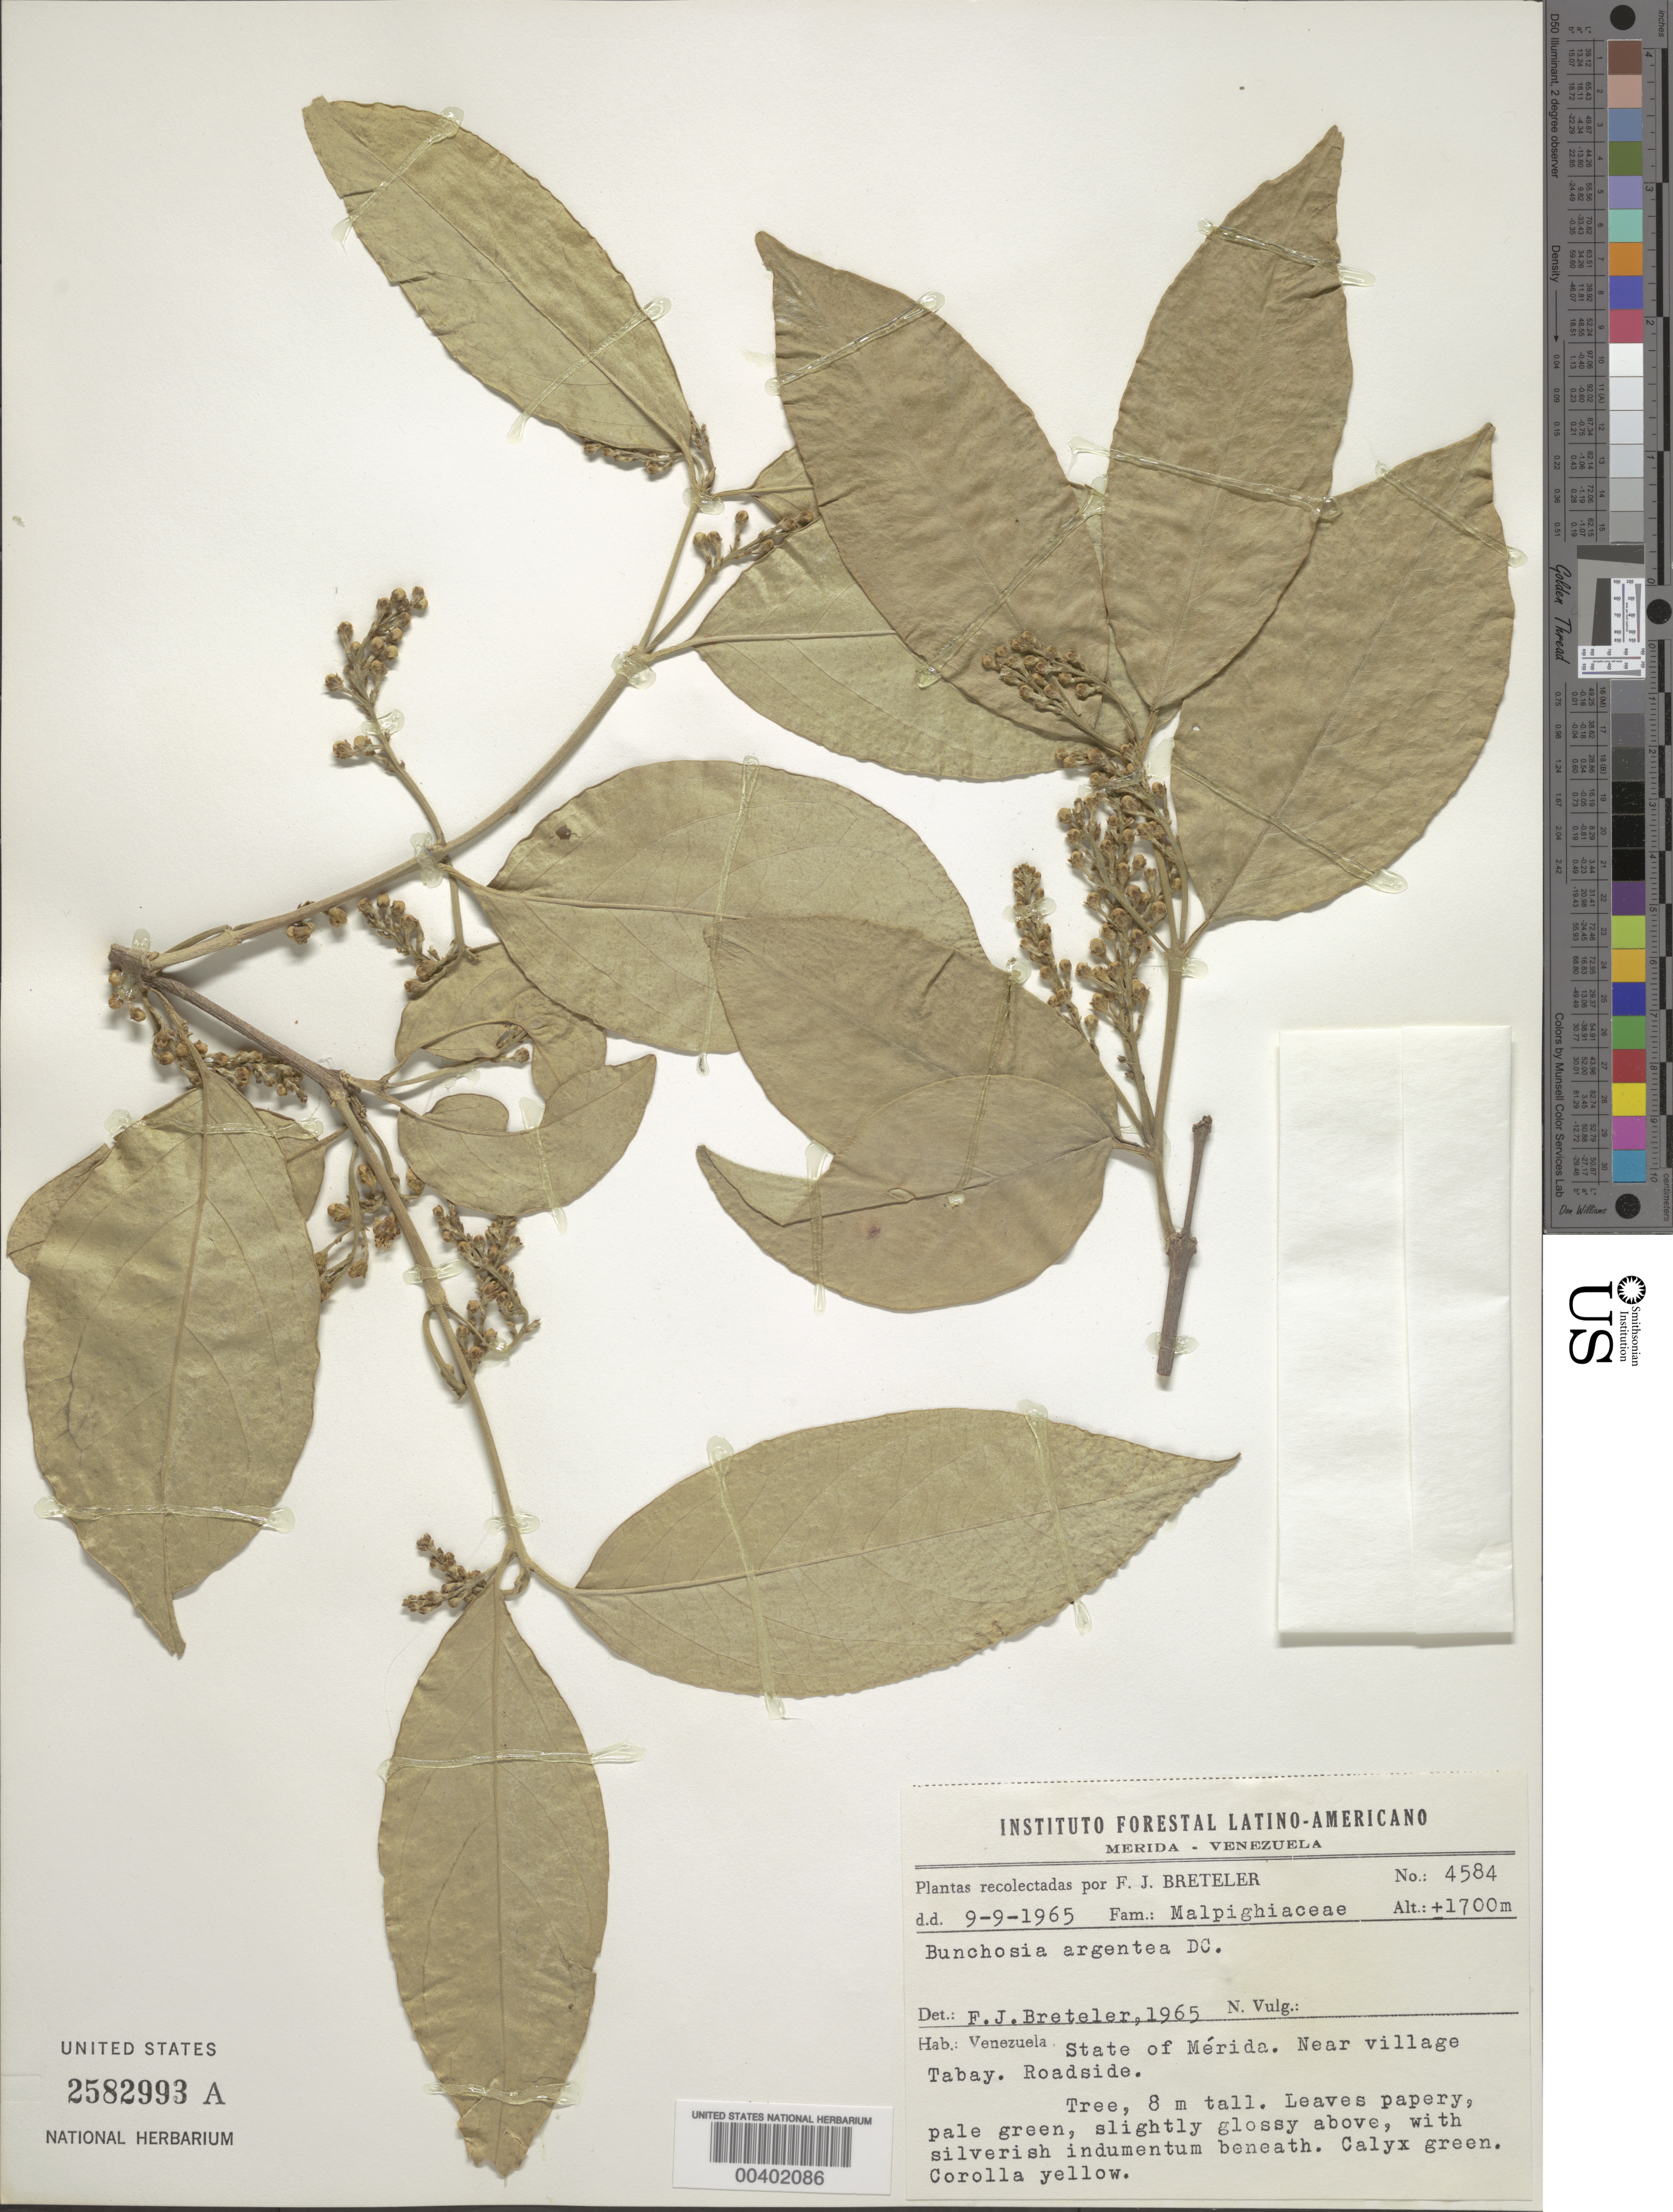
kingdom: Plantae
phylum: Tracheophyta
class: Magnoliopsida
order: Malpighiales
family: Malpighiaceae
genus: Bunchosia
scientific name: Bunchosia argentea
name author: (Jacq.) DC.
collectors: F. J. Breteler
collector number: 4584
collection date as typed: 09 Sep 1965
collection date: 1965-09-09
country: Venezuela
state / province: Mérida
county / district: Libertador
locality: Near villlage Tabay. Tabay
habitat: Roadside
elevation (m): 1700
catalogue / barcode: US 2582993A